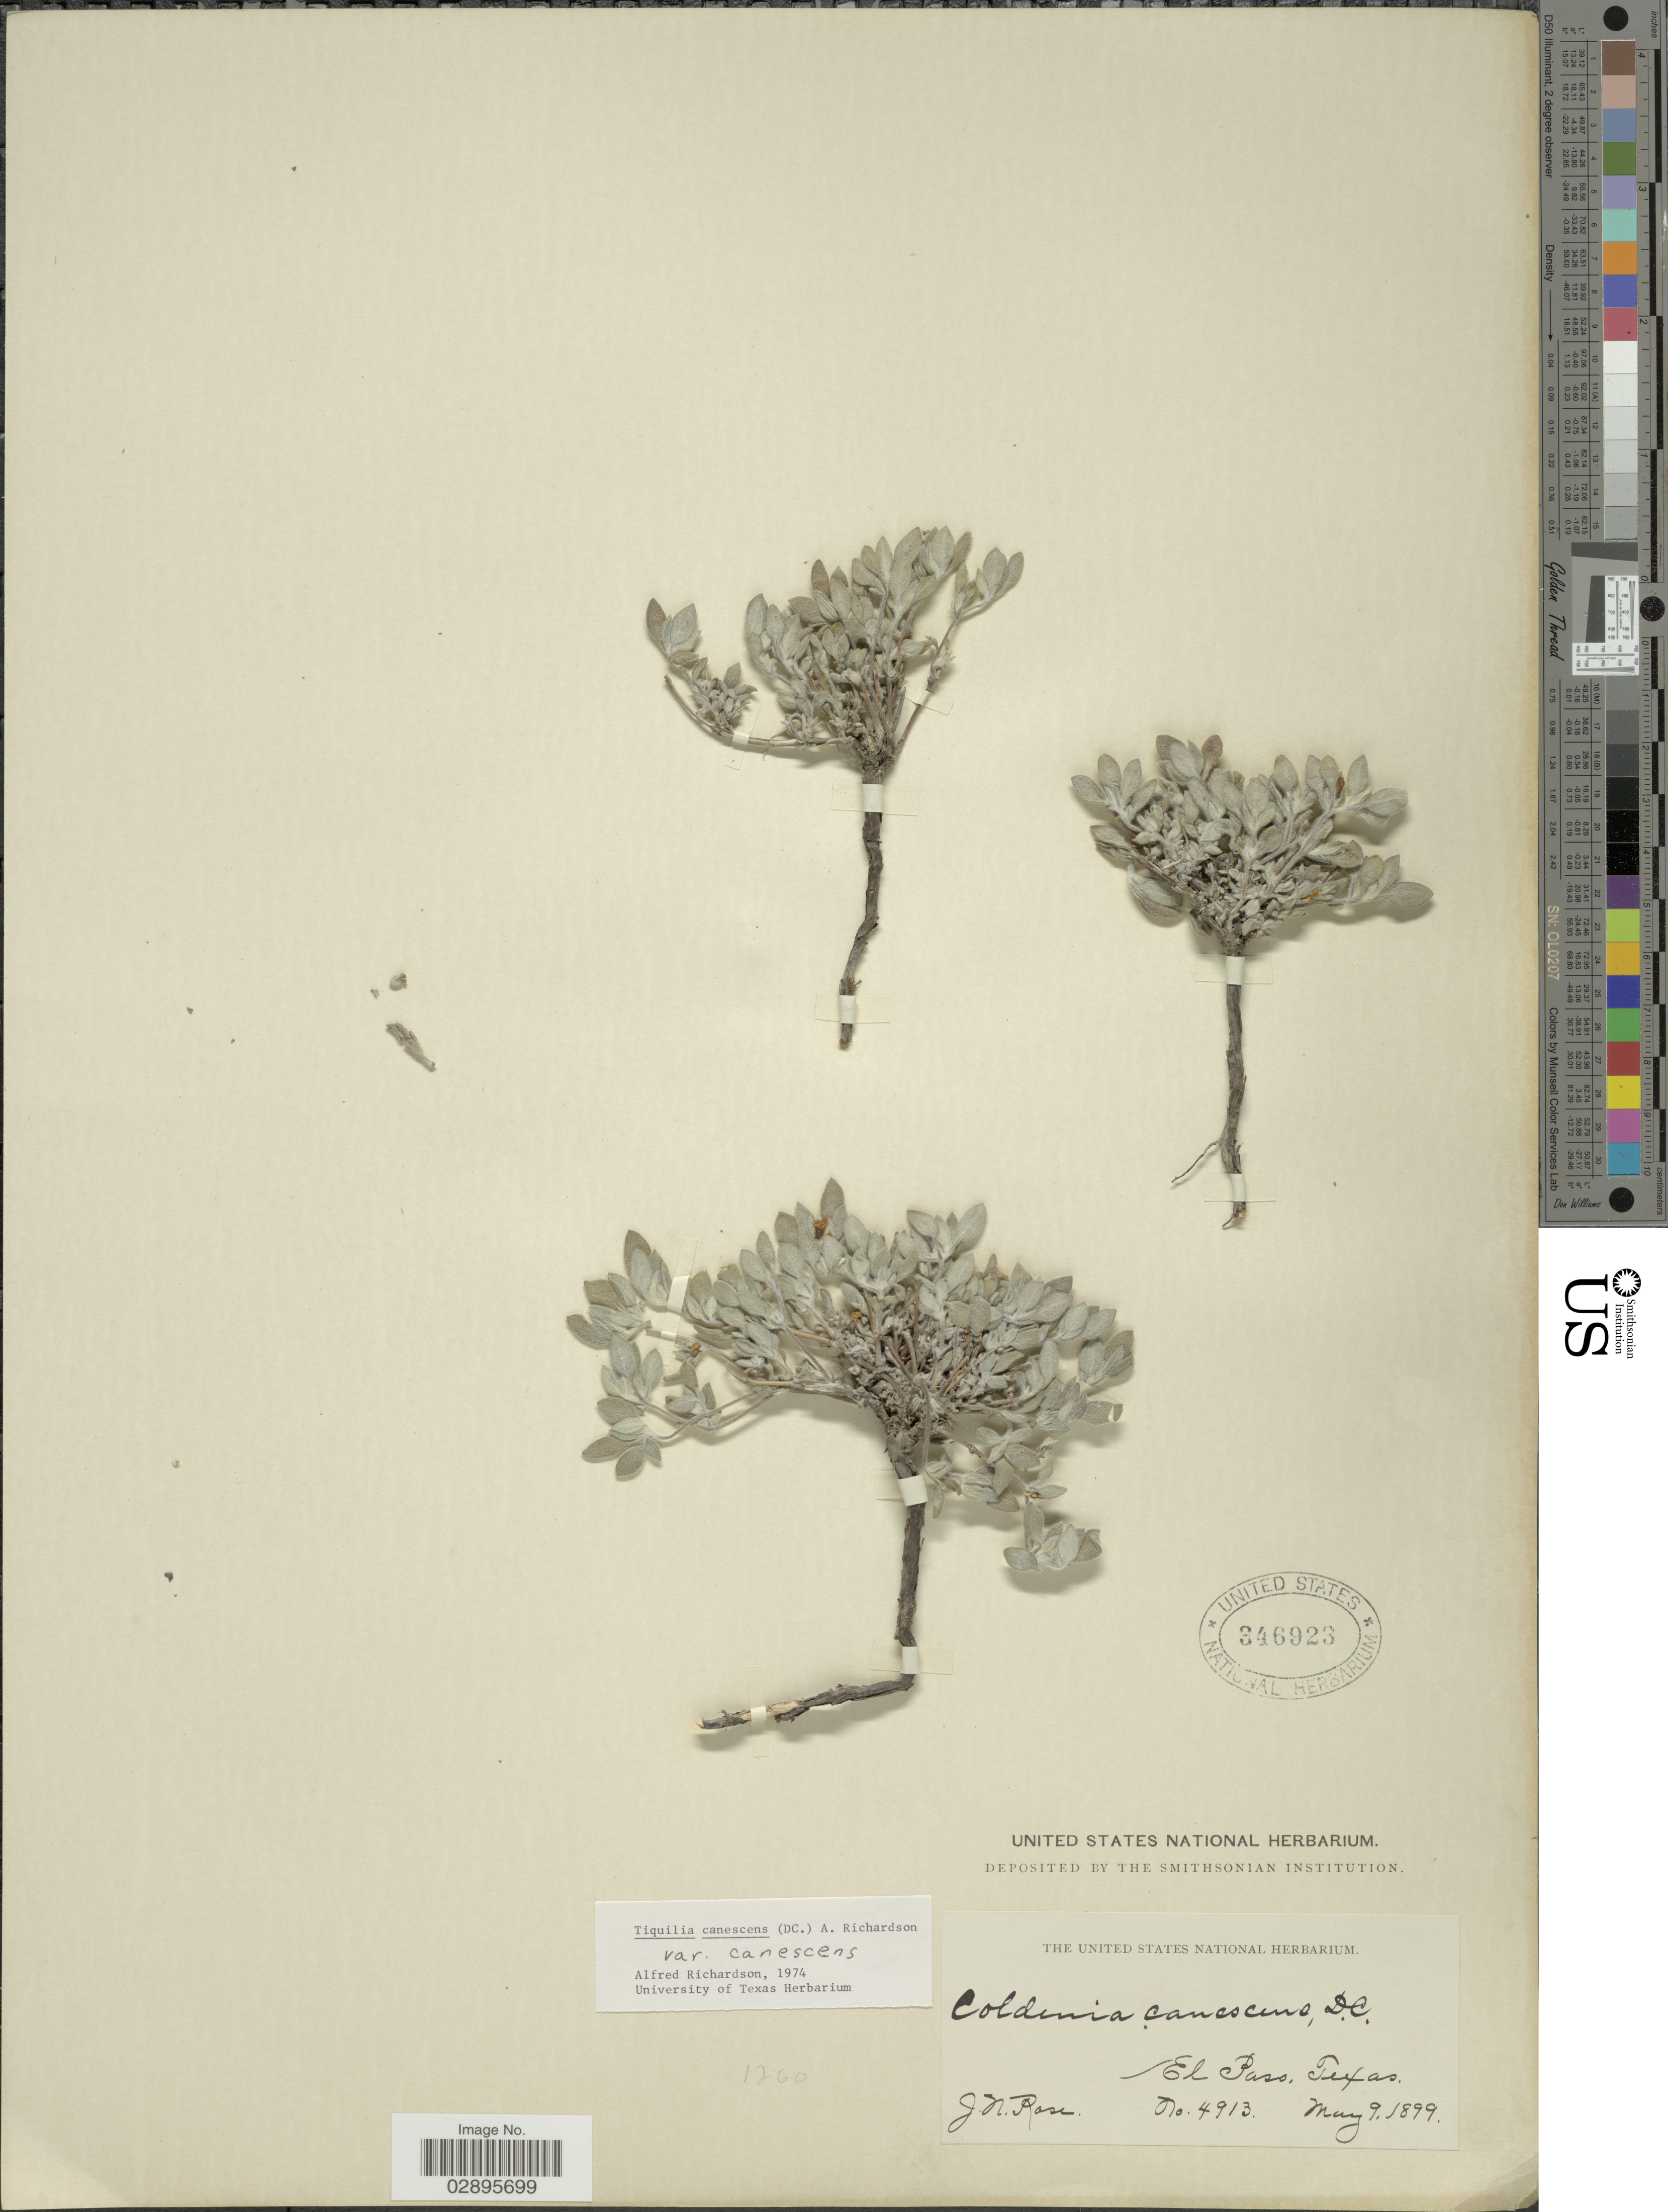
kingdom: Plantae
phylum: Tracheophyta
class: Magnoliopsida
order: Boraginales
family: Ehretiaceae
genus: Tiquilia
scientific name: Tiquilia canescens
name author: (DC.) A.T. Richardson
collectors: J. N. Rose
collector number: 4913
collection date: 1899-05-09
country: United States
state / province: Texas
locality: El Paso.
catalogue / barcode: US 346923